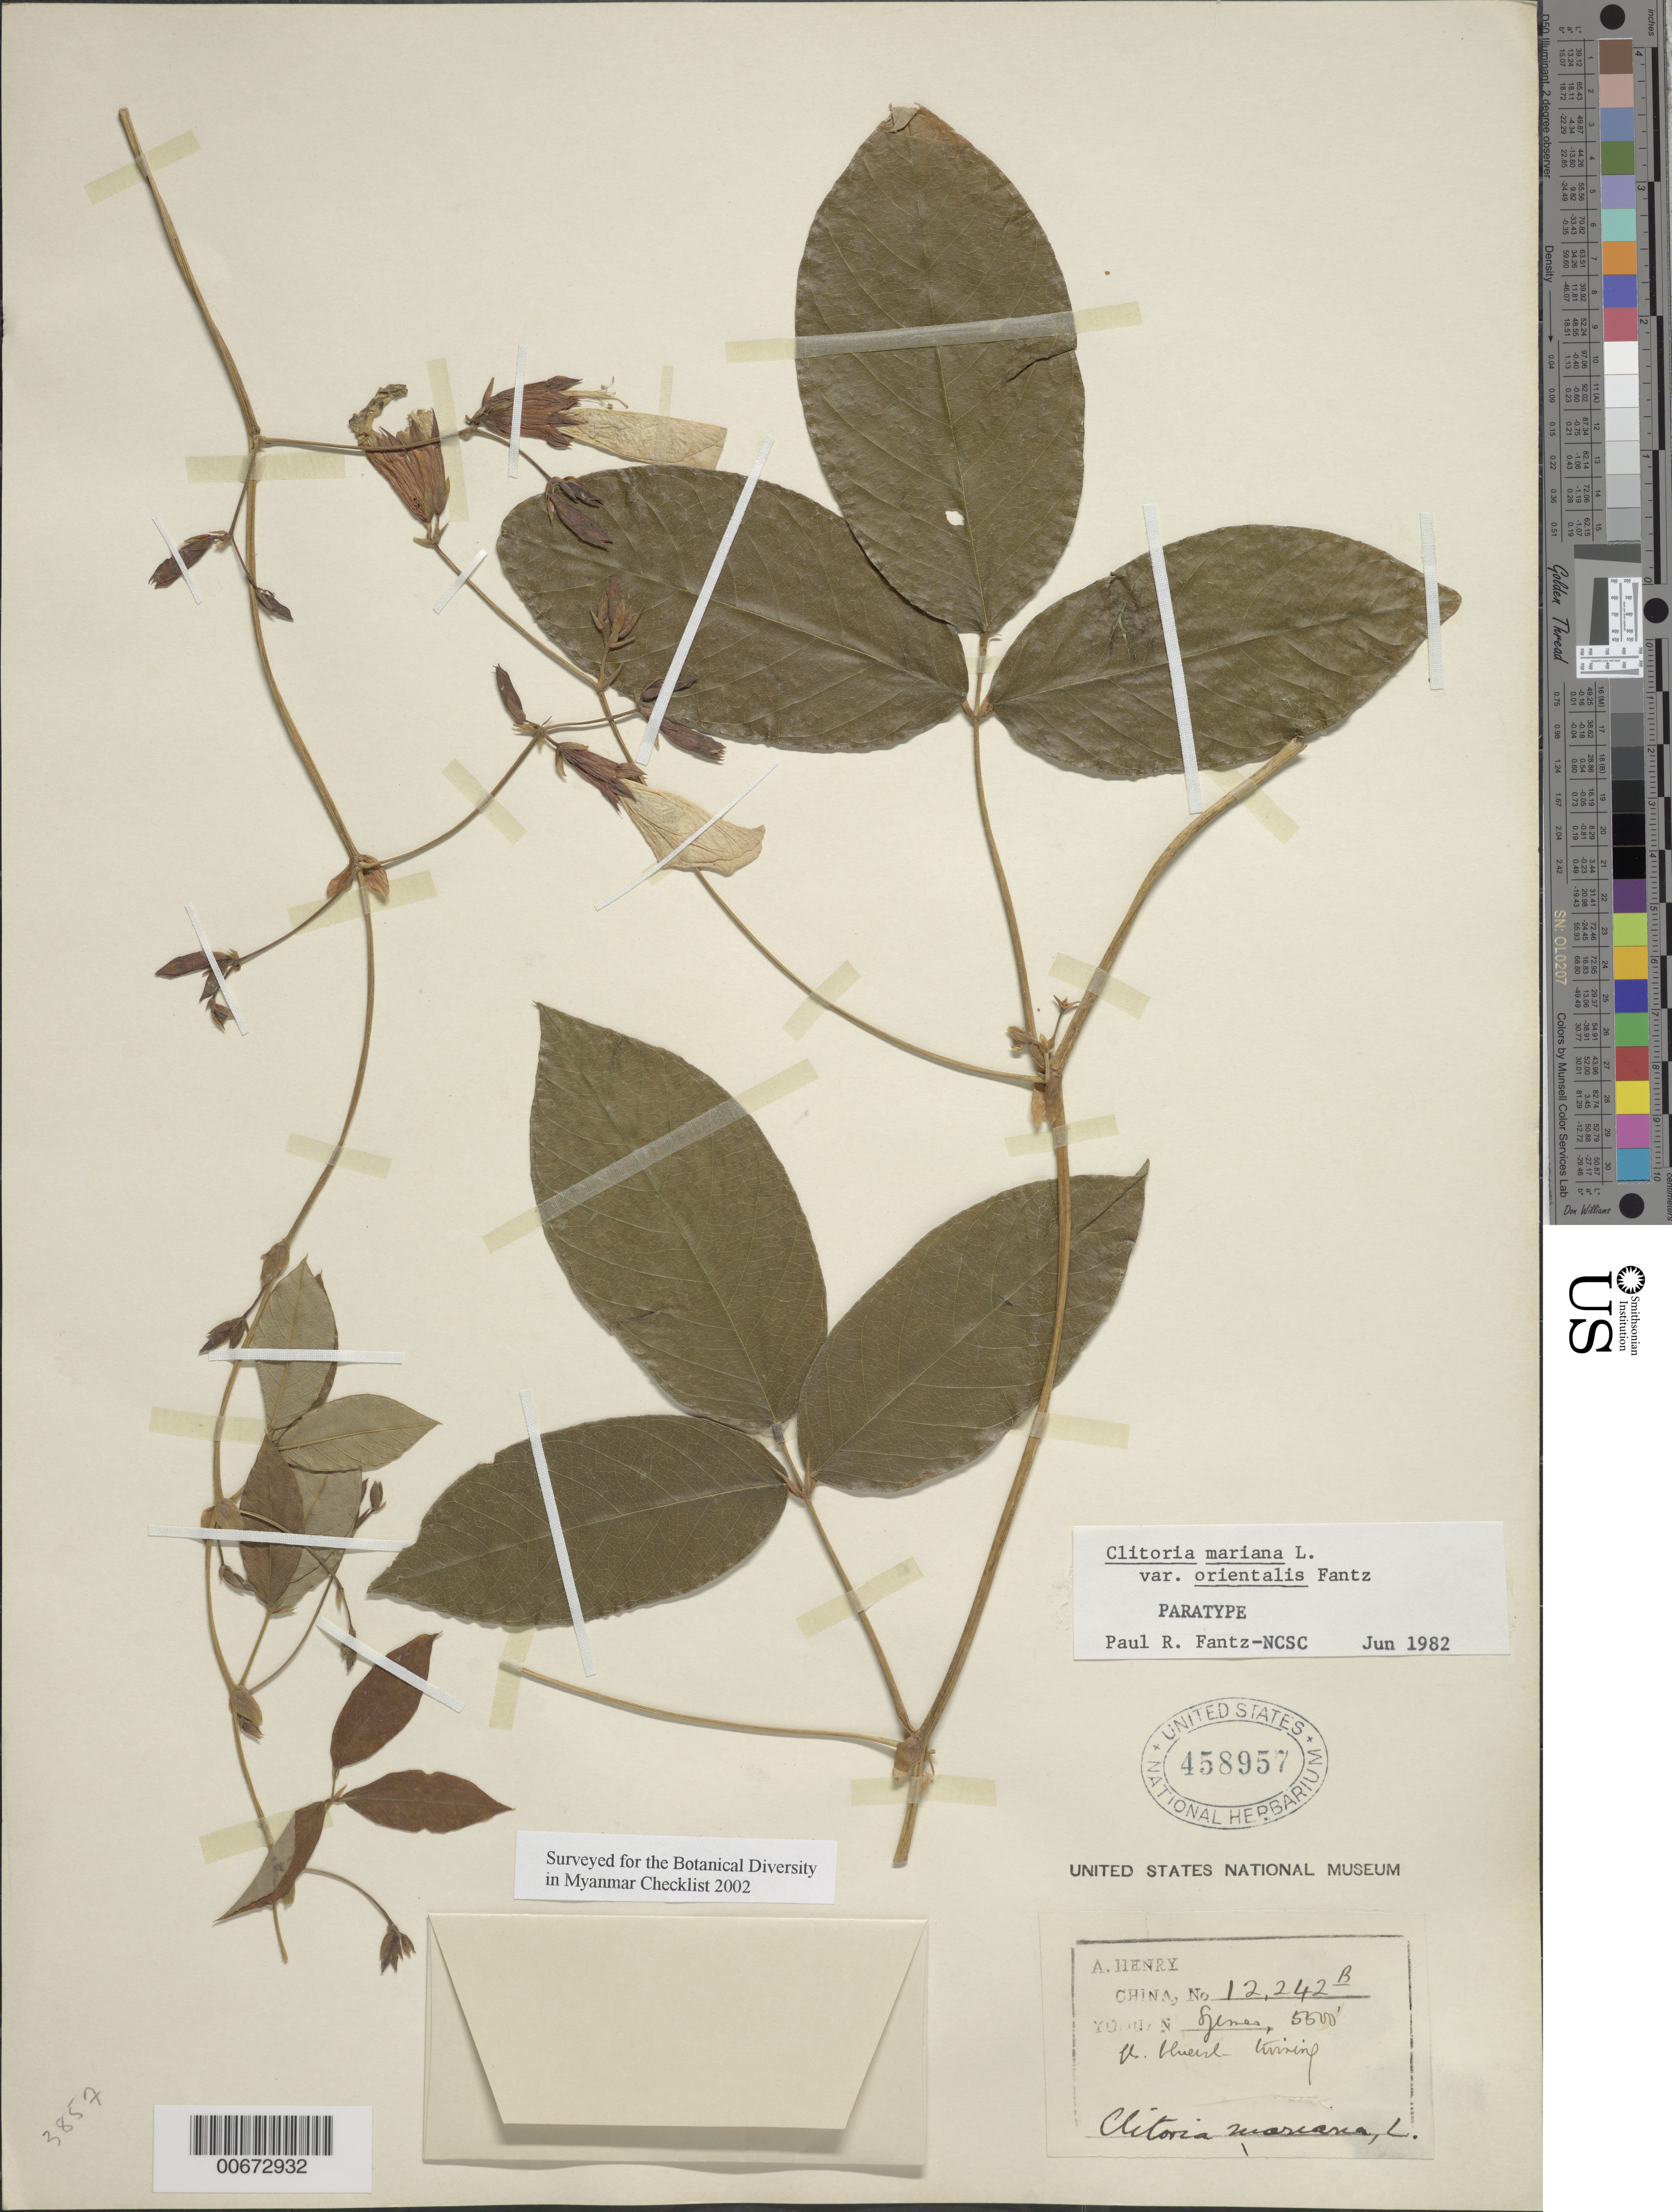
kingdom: Plantae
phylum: Tracheophyta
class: Magnoliopsida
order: Fabales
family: Fabaceae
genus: Clitoria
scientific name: Clitoria mariana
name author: L.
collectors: A. Henry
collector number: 12242 B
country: China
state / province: Yunnan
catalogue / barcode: US 458957